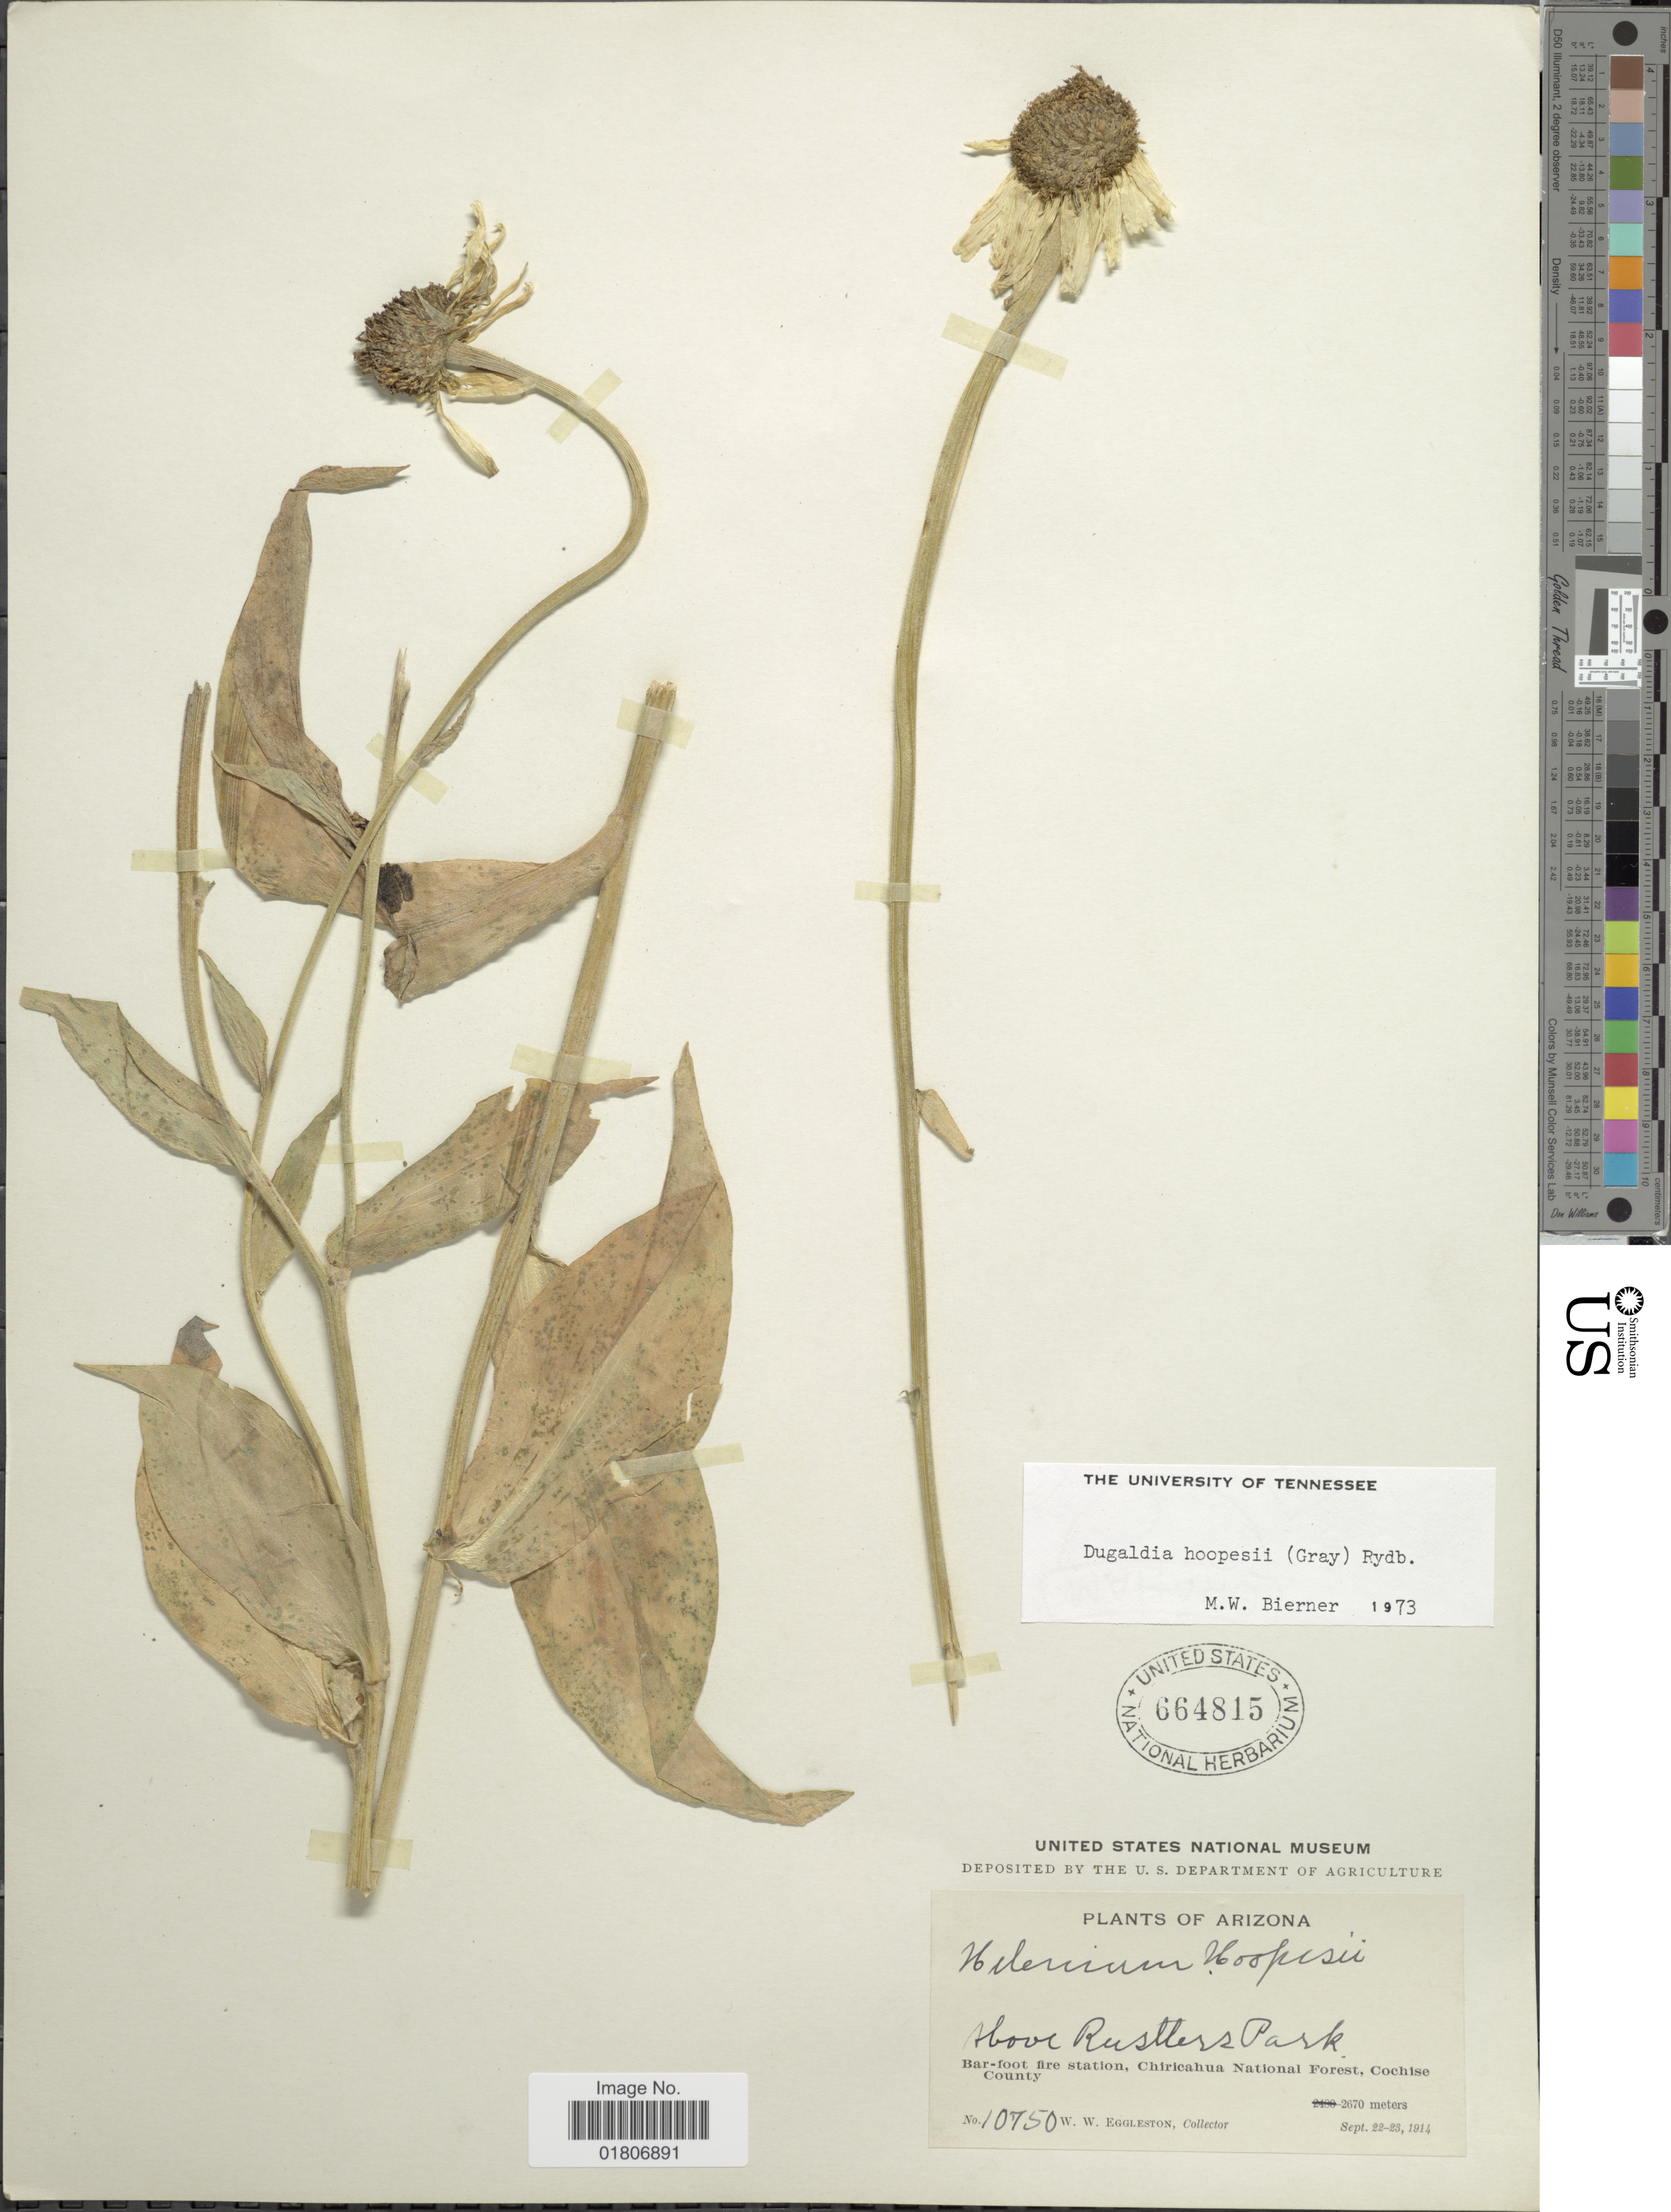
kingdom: Plantae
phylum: Tracheophyta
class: Magnoliopsida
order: Asterales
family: Asteraceae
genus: Dugaldia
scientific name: Dugaldia hoopesii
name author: (A. Gray) Rydb.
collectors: W. W. Eggleston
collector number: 10750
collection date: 1914-09-22/1914-09-23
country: United States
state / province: Arizona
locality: Above Rustlers Park. Bar-foot fire station, Chiricahua National Forest, Cochise County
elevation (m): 2670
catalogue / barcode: US 664815